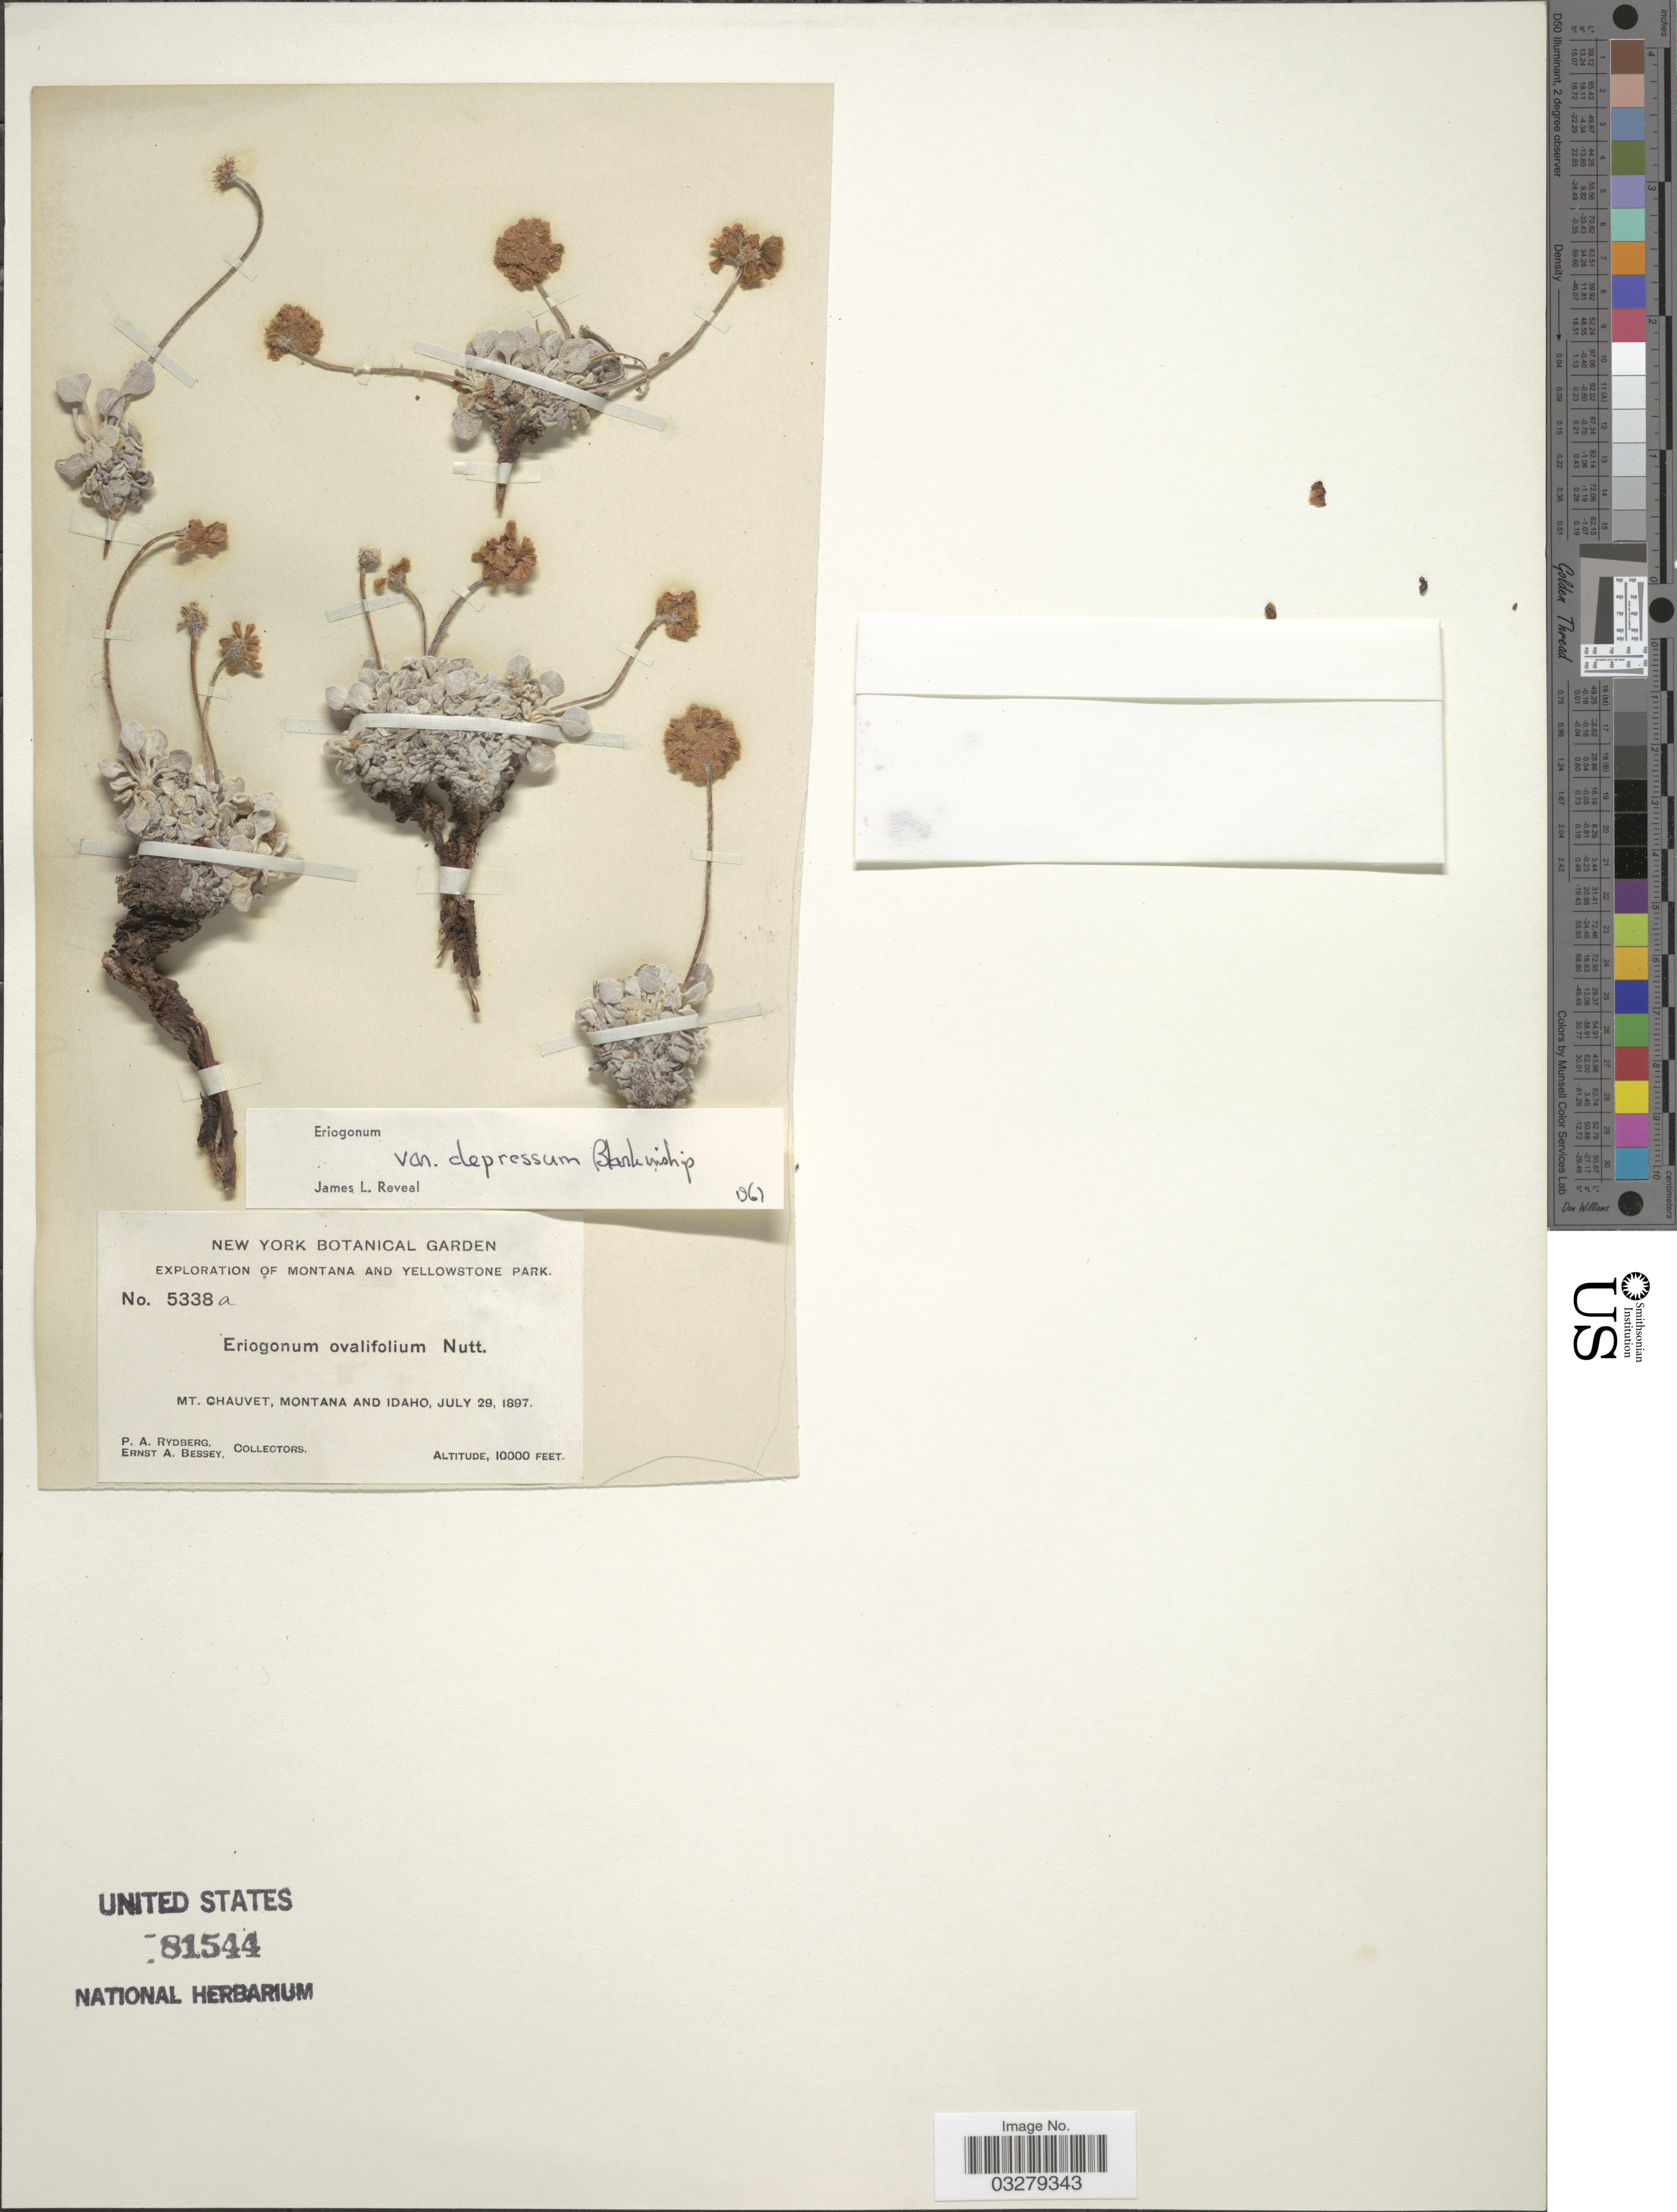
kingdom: Plantae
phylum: Tracheophyta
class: Magnoliopsida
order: Caryophyllales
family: Polygonaceae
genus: Eriogonum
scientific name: Eriogonum ovalifolium var. depressum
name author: Blank.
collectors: P. A. Rydberg & E. A. Bessey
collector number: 5338a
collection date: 1897-07-29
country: United States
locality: Montana and Yellowstone Park, Mt. Chauvet, Montana and Idaho.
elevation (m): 3048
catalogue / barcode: US 81544